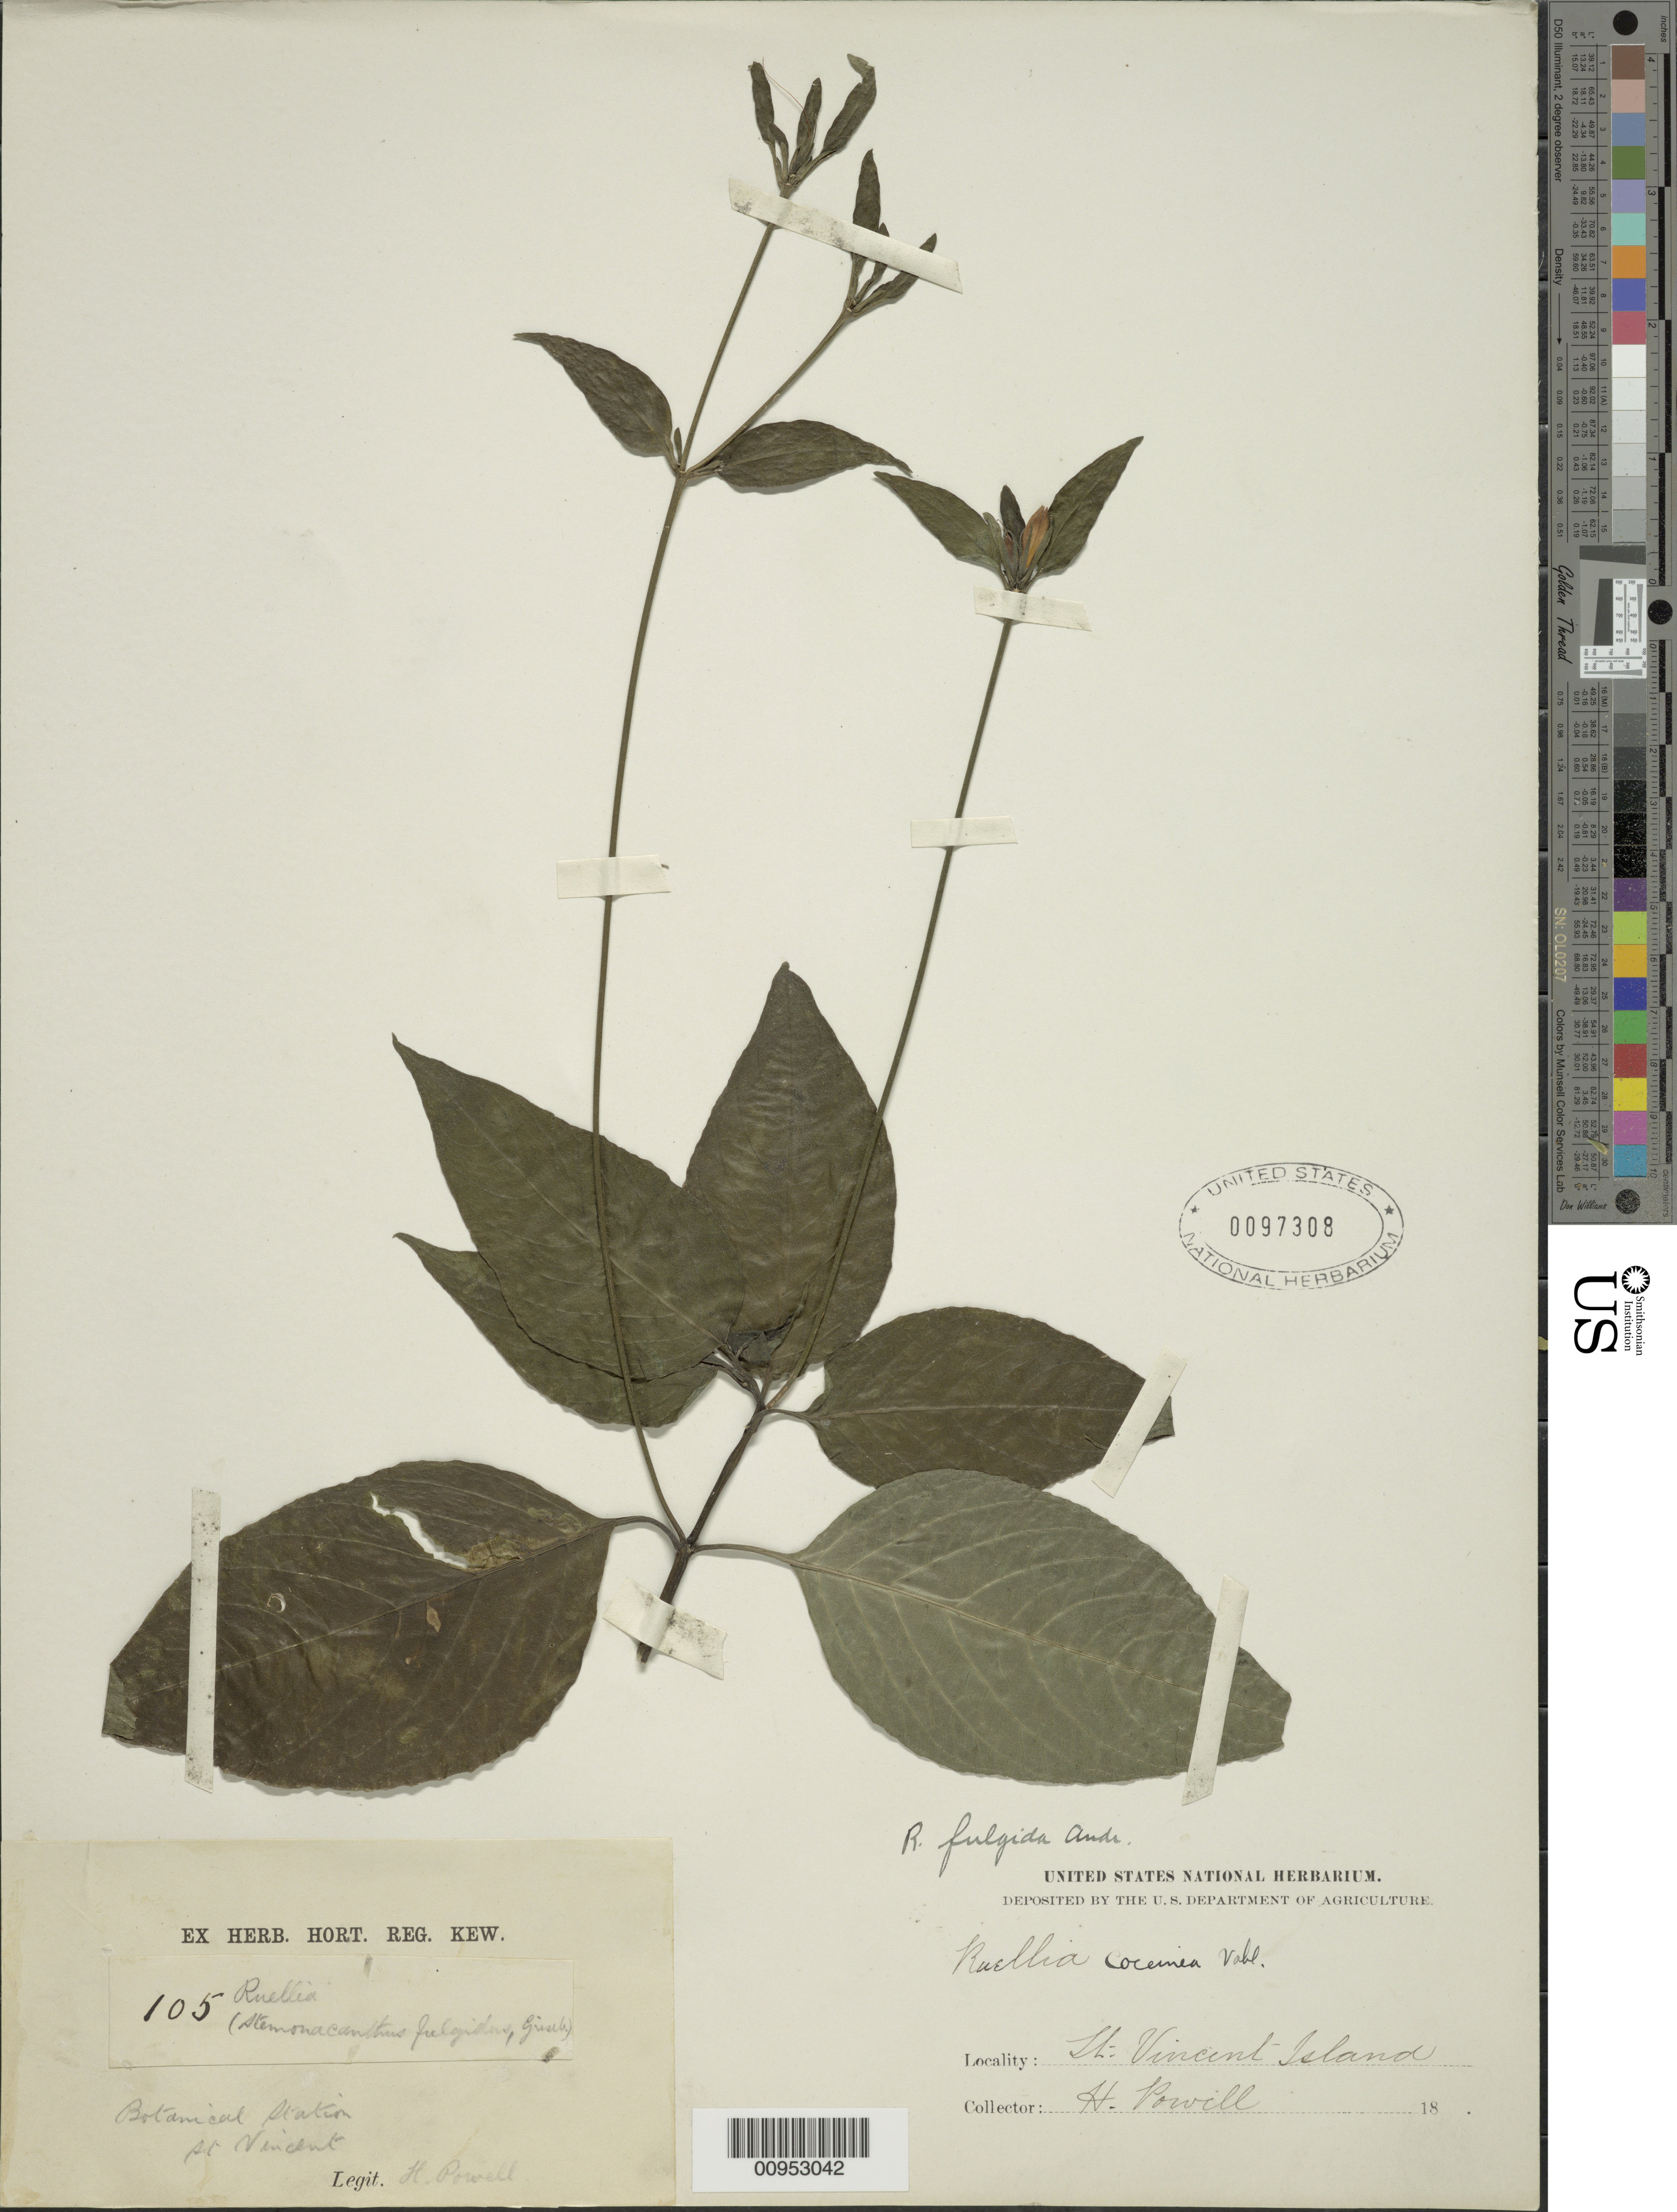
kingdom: Plantae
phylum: Tracheophyta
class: Magnoliopsida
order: Lamiales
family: Acanthaceae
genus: Ruellia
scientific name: Ruellia fulgida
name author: Andrews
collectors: H. Powell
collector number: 105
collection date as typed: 18--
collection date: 1800/1899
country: St. Vincent - Grenadines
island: St. Vincent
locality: Botanical Station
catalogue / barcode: US 97308